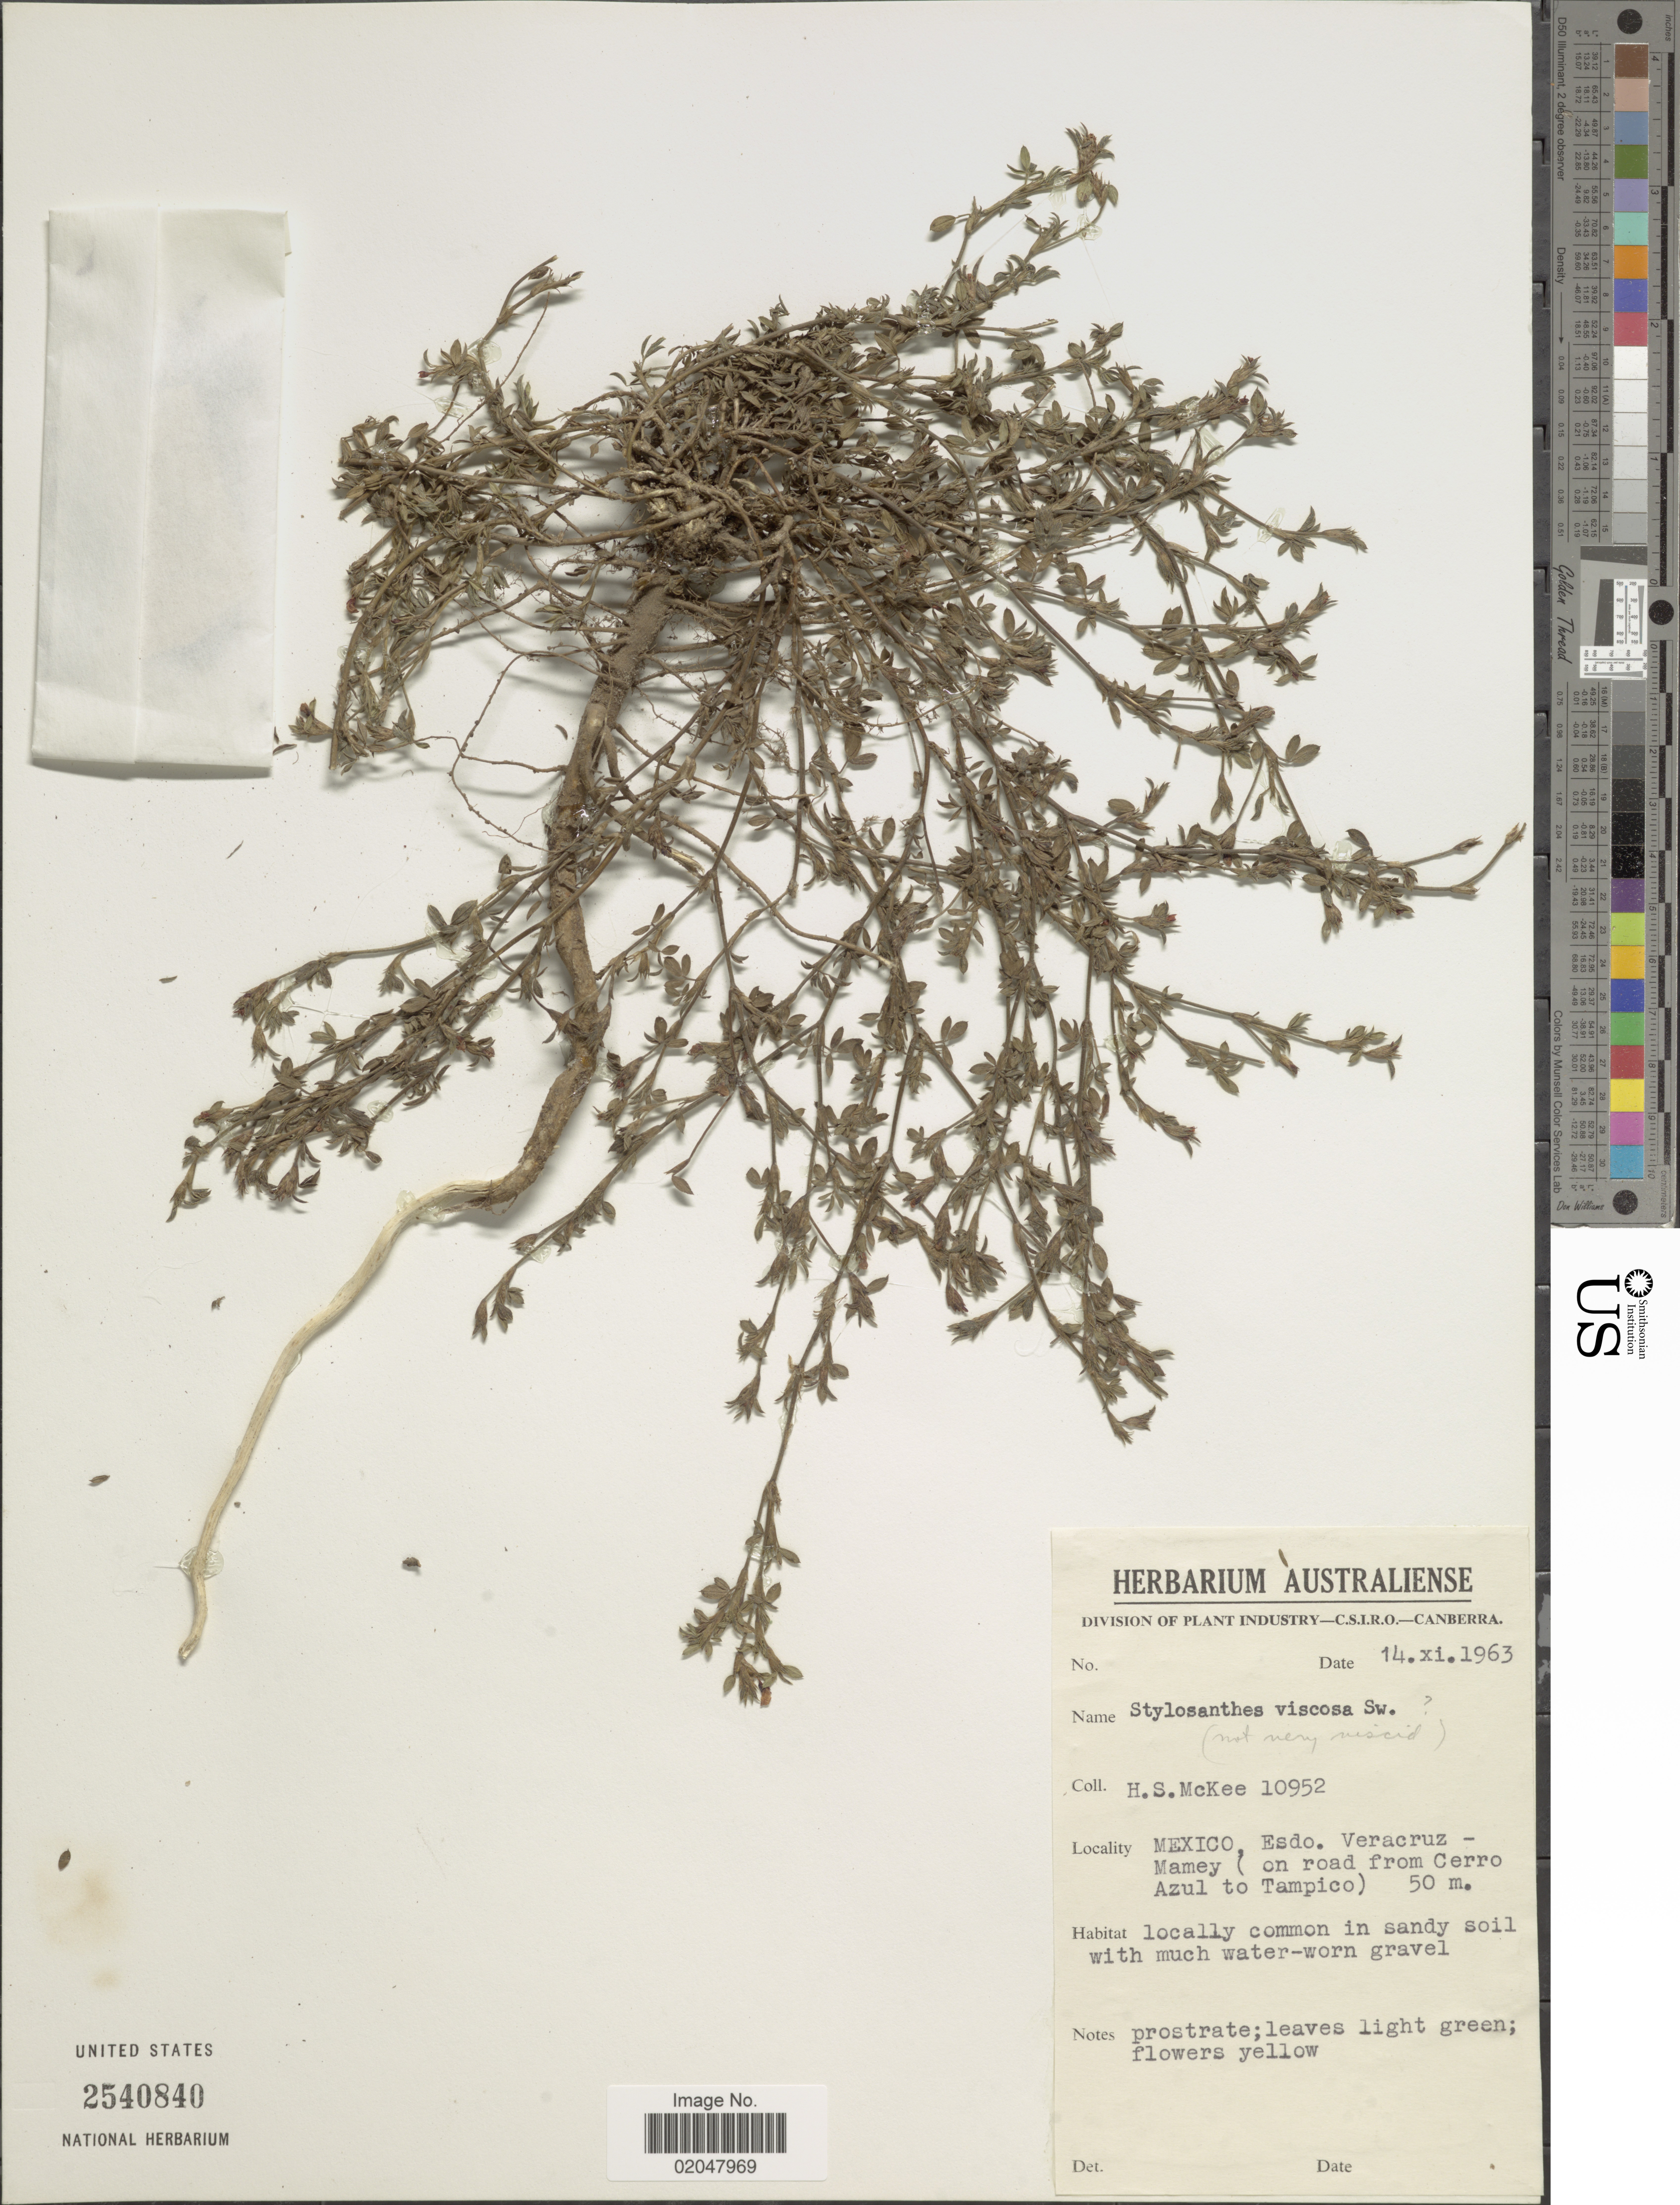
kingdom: Plantae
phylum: Tracheophyta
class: Magnoliopsida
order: Fabales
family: Fabaceae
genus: Stylosanthes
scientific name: Stylosanthes viscosa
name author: Sw.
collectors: H. S. McKee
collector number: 10952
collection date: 1963-11-14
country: Mexico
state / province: Veracruz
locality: Mamey (on road from Cerro Azul to Tampico)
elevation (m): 50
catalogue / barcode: US 2540840